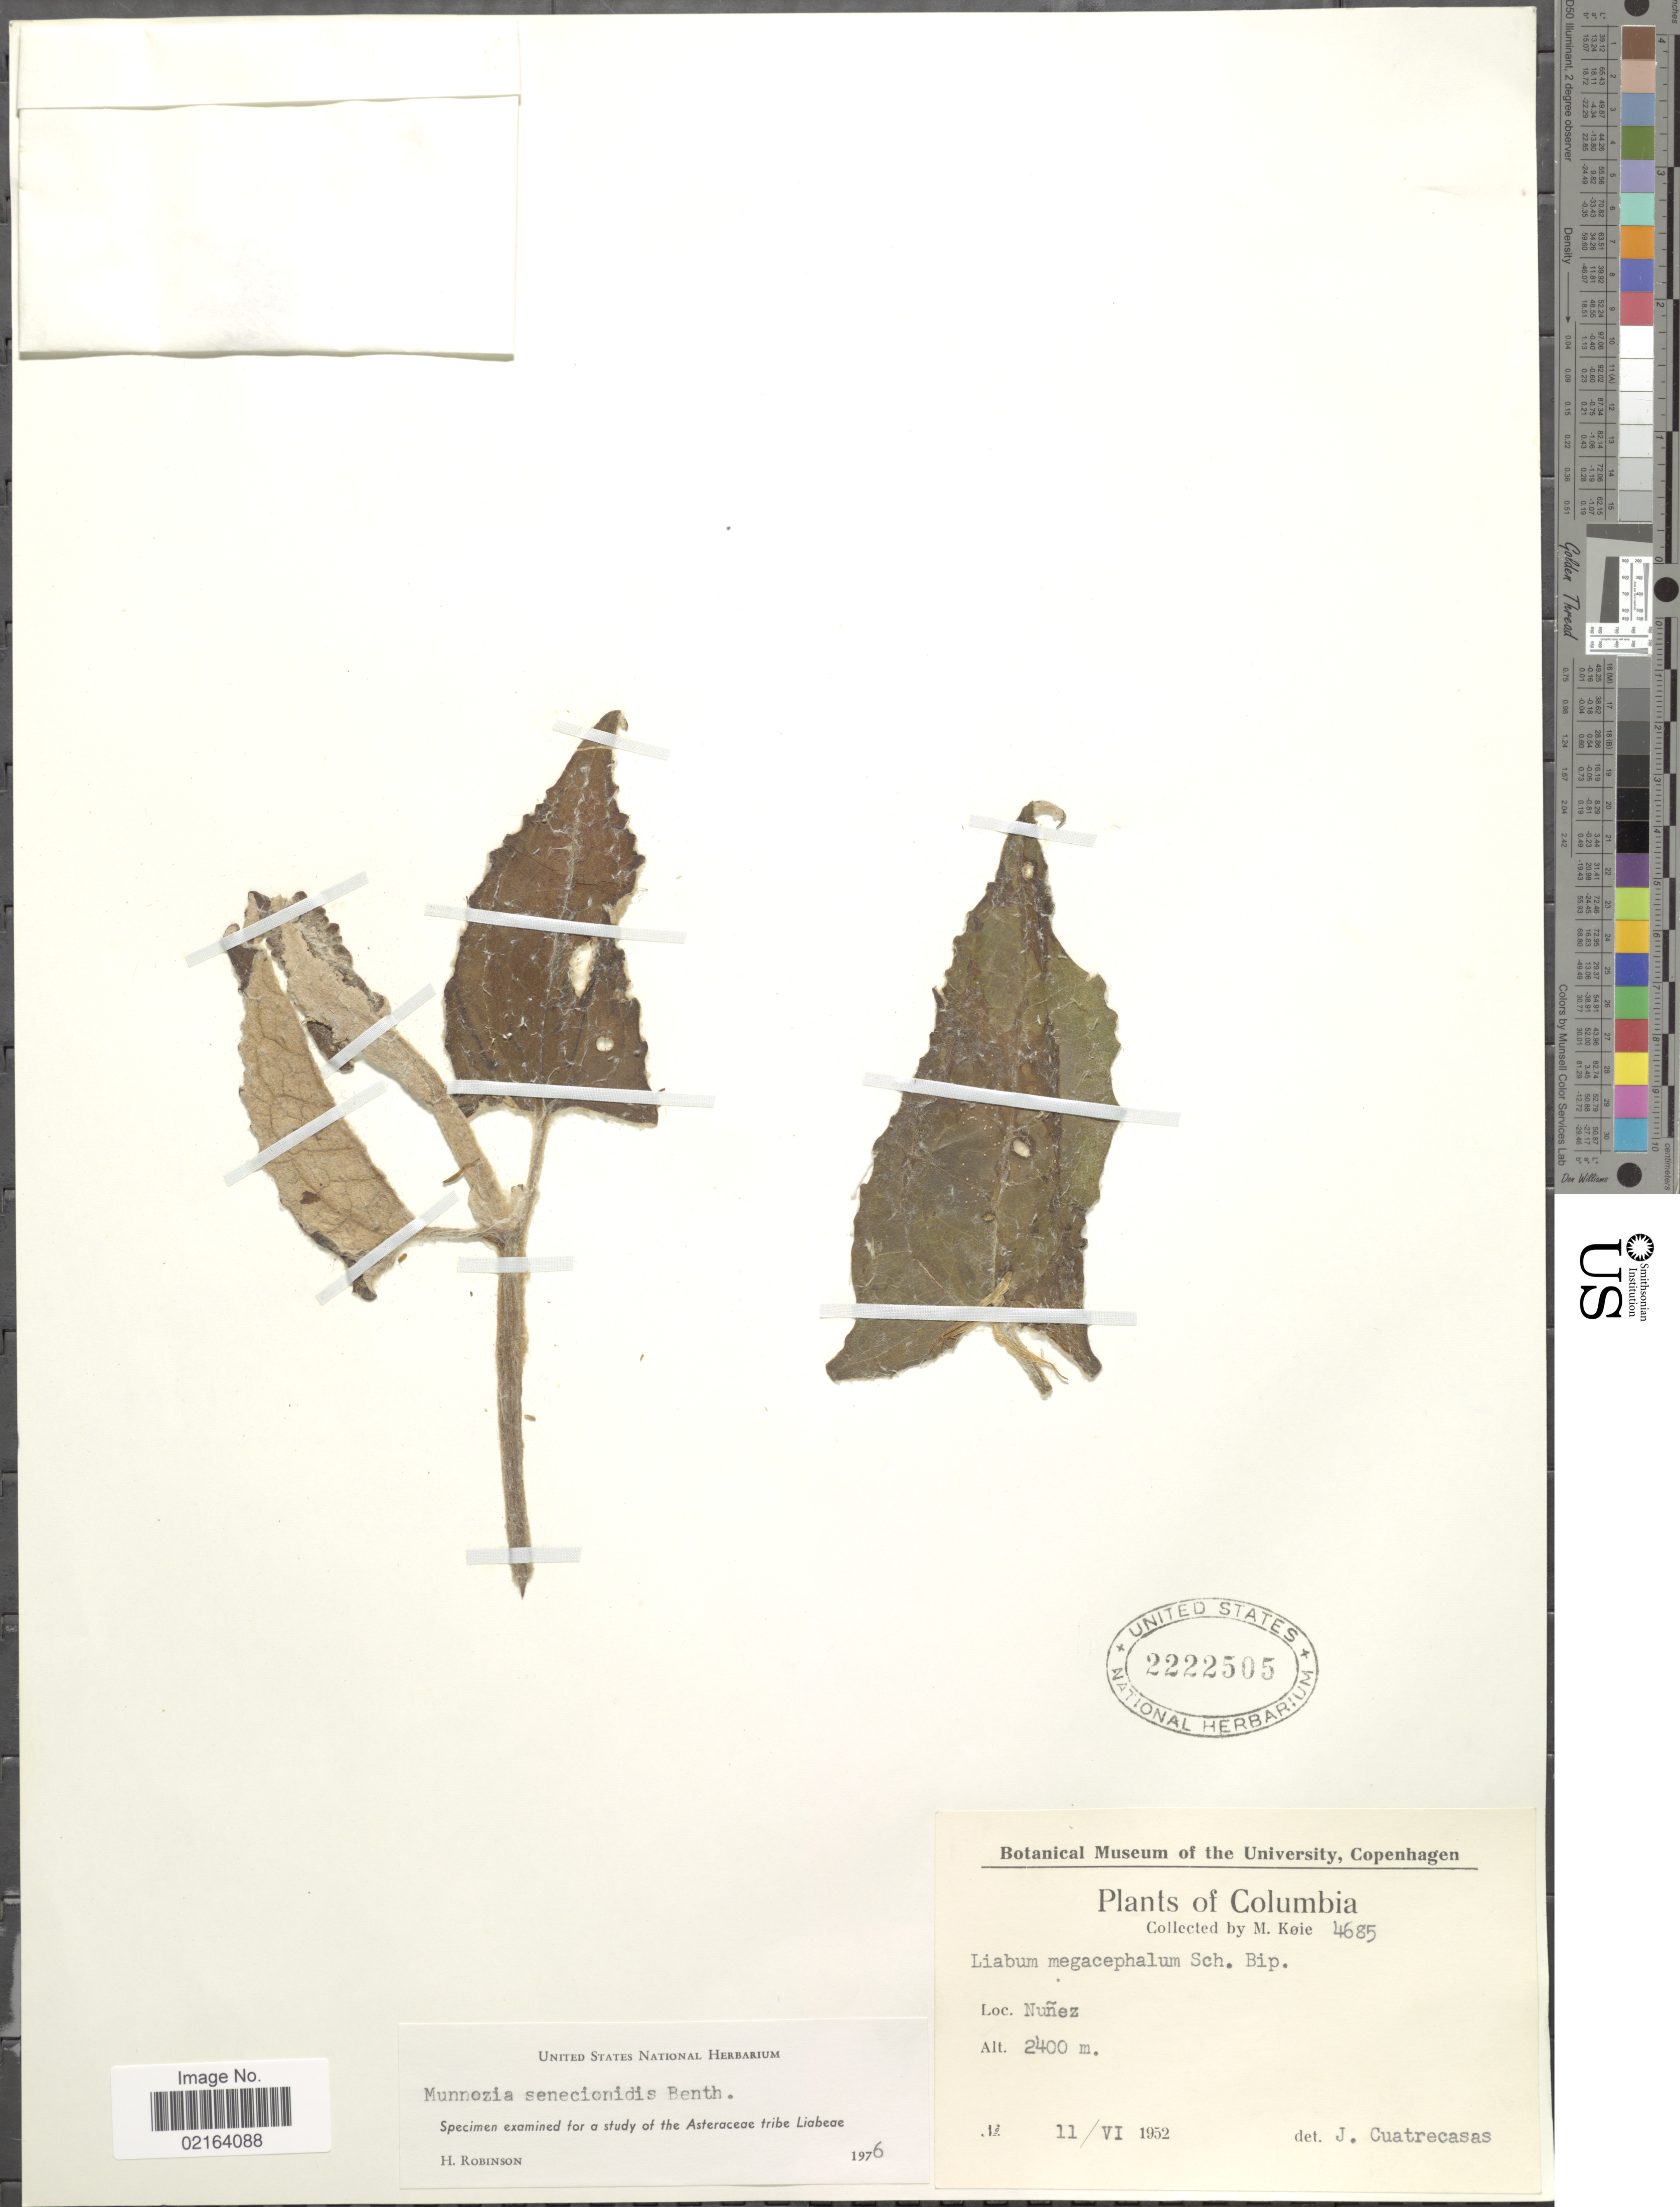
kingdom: Plantae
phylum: Tracheophyta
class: Magnoliopsida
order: Asterales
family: Asteraceae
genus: Munnozia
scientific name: Munnozia senecionidis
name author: Benth.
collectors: M. Köie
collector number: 4685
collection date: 1952-06-11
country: Colombia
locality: Nunez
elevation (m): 2400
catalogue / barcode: US 2222505